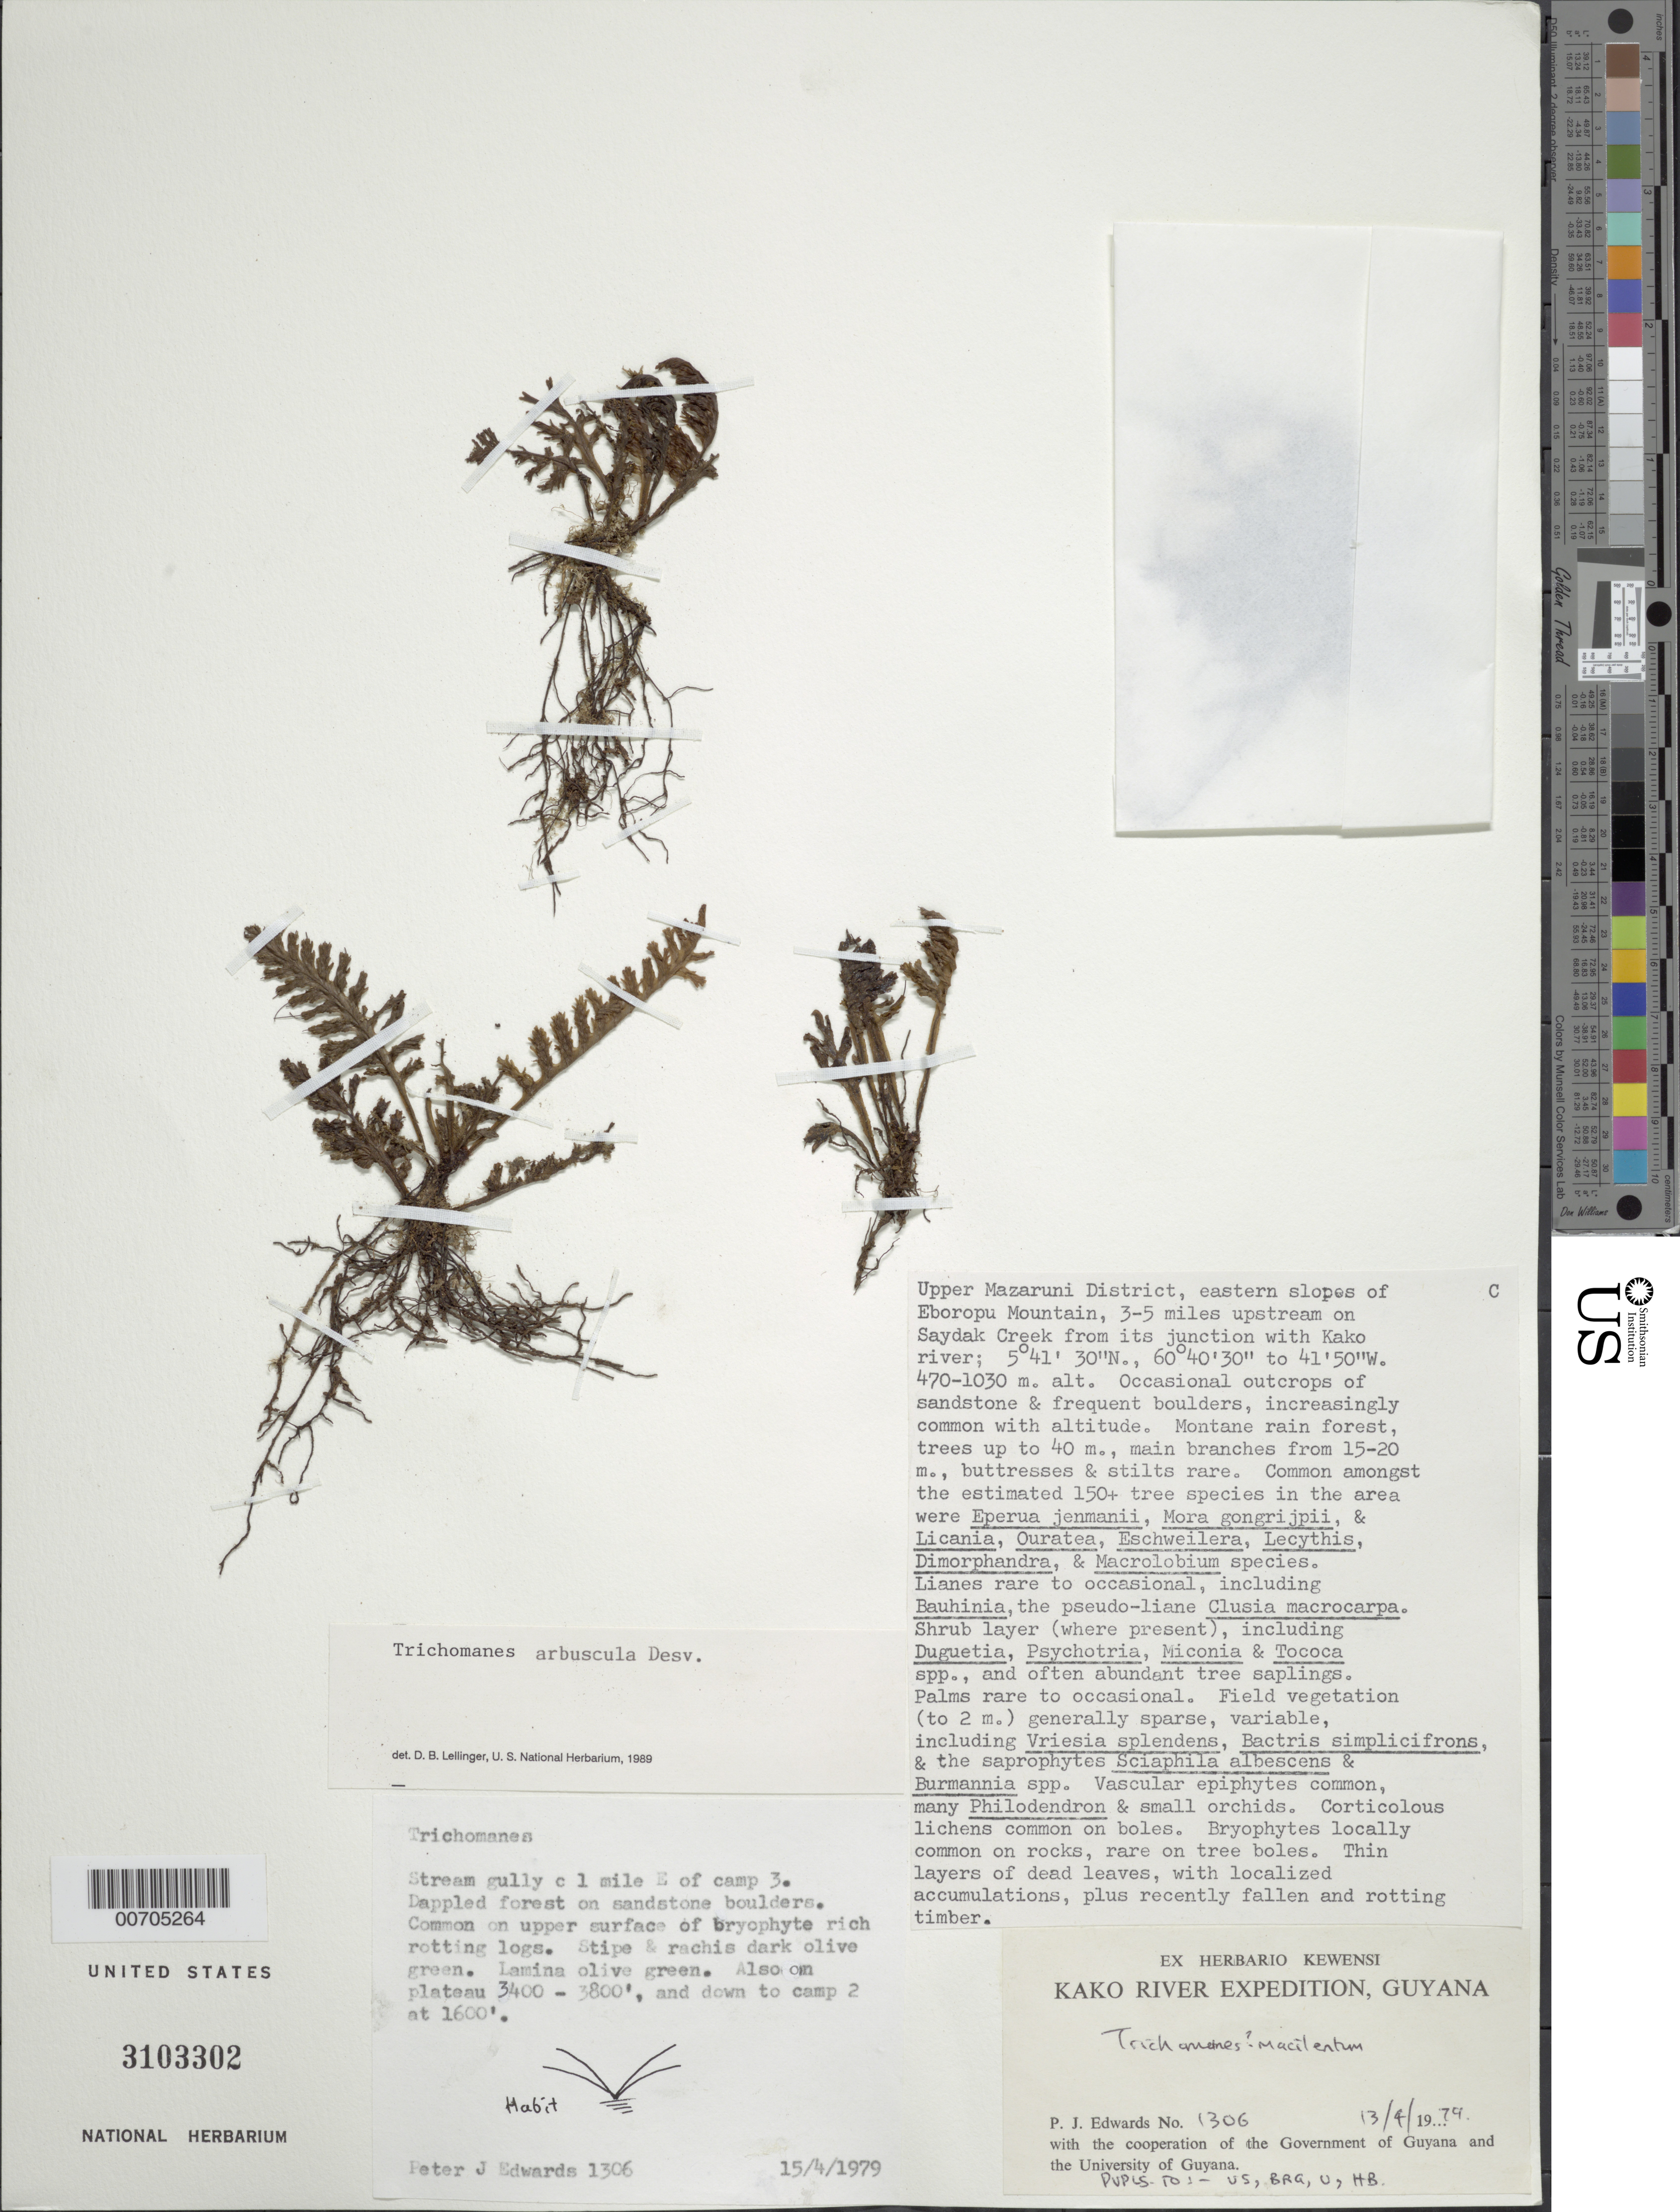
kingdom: Plantae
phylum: Tracheophyta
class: Polypodiopsida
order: Hymenophyllales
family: Hymenophyllaceae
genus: Trichomanes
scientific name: Trichomanes arbuscula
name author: Desv.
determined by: Lellinger, David B., (BOT), Smithsonian Institution - National Museum of Natural History (UNITED STATES)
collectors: J. Warrington, K. Burras, J. Woodhams & P. Edwards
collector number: KER 1306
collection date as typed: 13-Apr-79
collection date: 1979-04-13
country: Guyana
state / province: Cuyuni-Mazaruni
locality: Eboropu Mt., E slope, 3-5 miles upstream on Saydak Creek Jct Kako R, Mt Roraima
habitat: Dappled forest on sandstone boulders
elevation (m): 470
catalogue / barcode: US 3103302